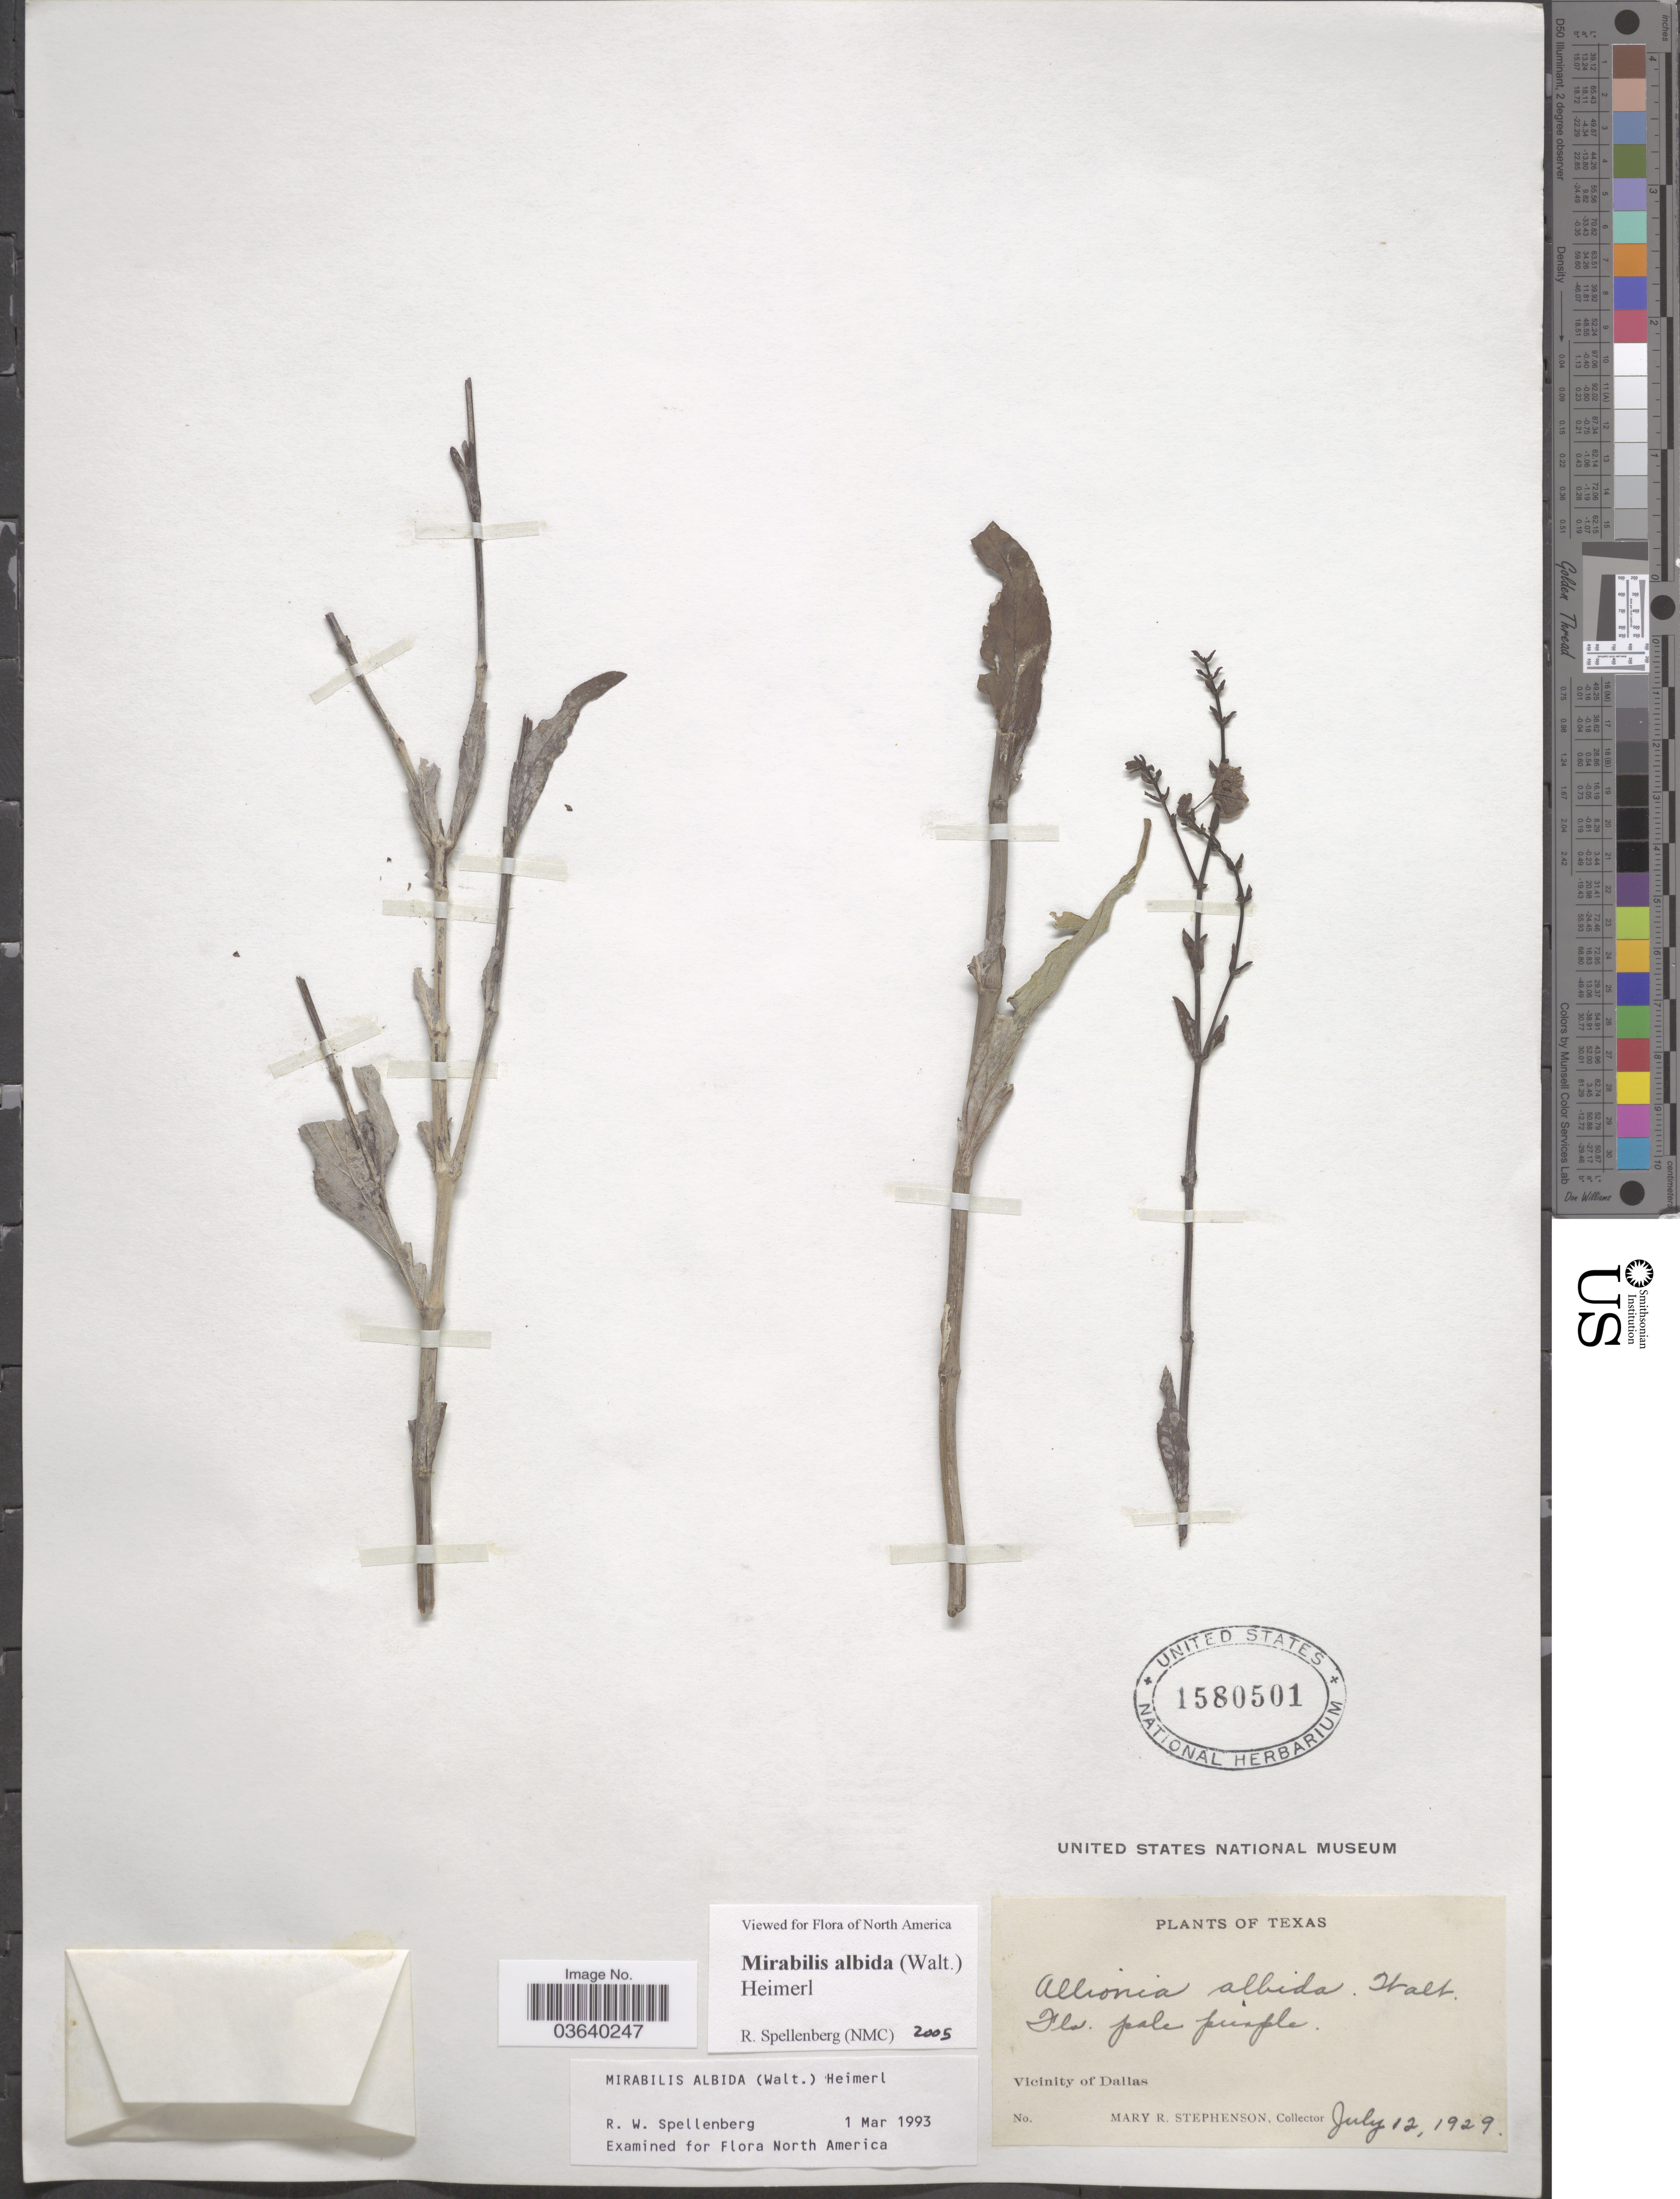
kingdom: Plantae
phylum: Tracheophyta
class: Magnoliopsida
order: Caryophyllales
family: Nyctaginaceae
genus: Mirabilis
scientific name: Mirabilis albida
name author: (Walter) Heimerl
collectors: M. Stephenson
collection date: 1929-07-12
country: United States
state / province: Texas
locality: Vicinity of Dallas.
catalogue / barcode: US 1580501